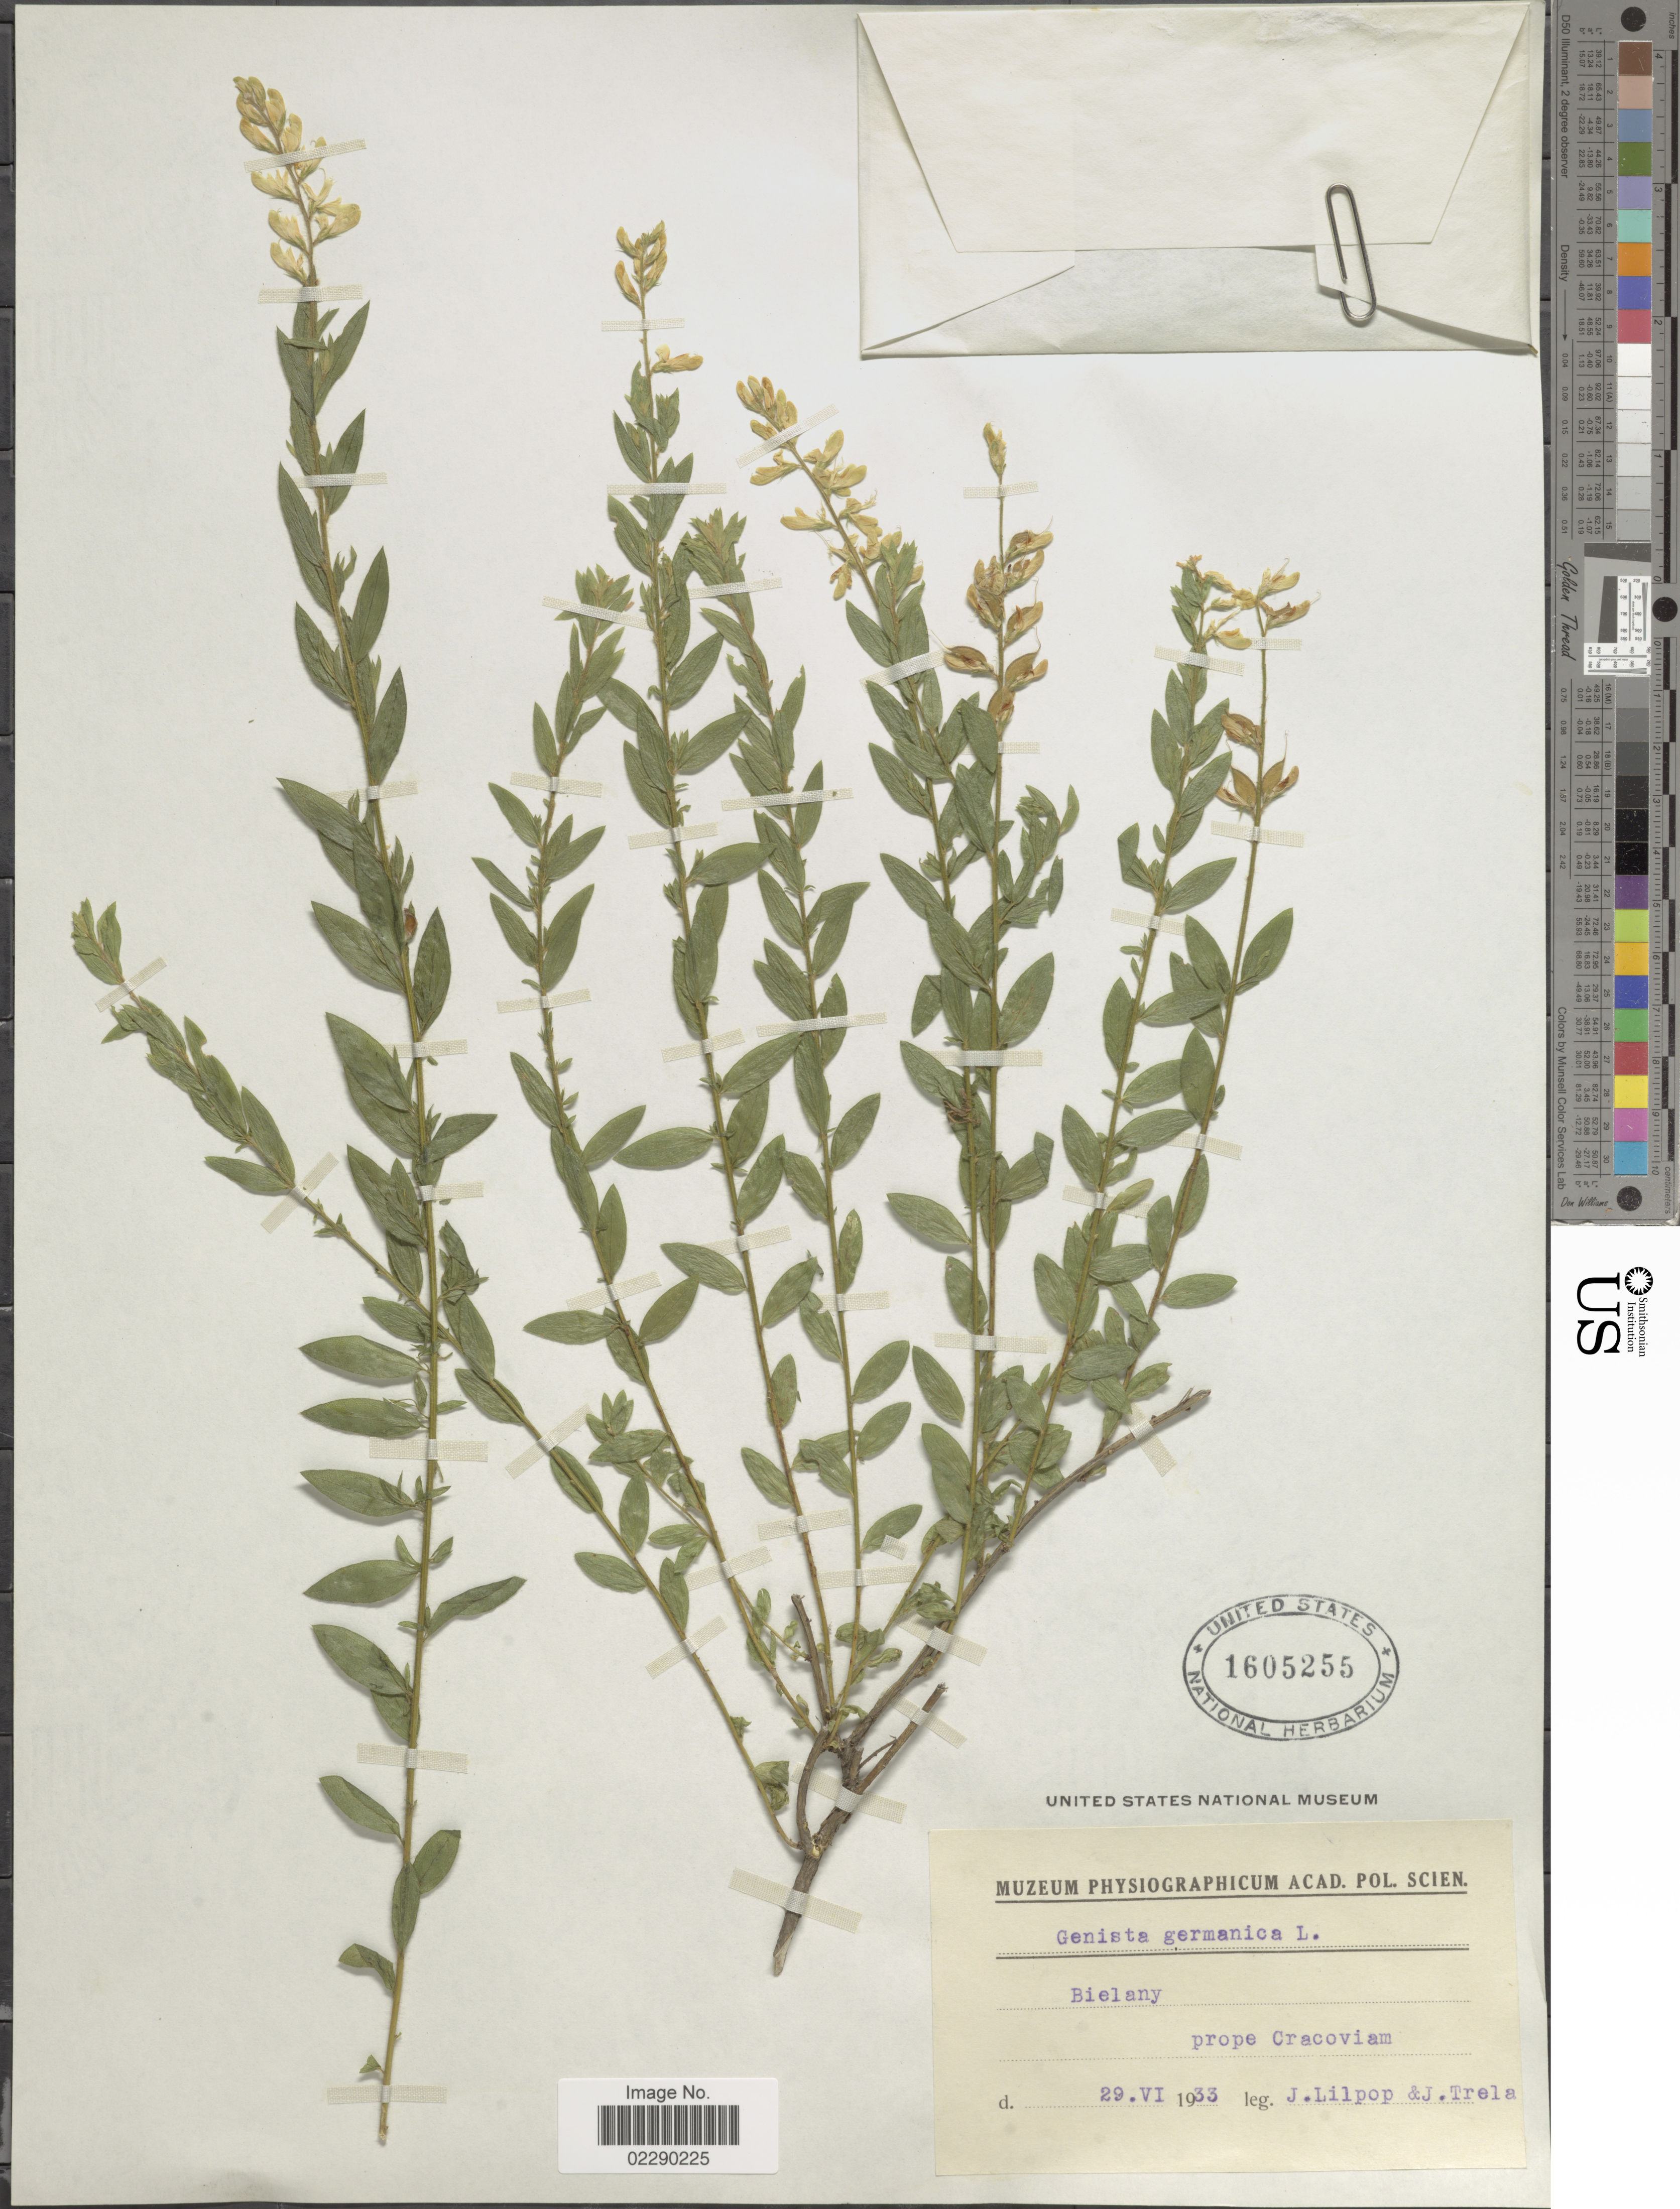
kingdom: Plantae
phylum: Tracheophyta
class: Magnoliopsida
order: Fabales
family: Fabaceae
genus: Genista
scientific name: Genista germanica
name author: L.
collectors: J. Lilpop & J. Trela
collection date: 1933-06-29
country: Poland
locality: Bielany, prope Cracoviam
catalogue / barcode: US 1605255